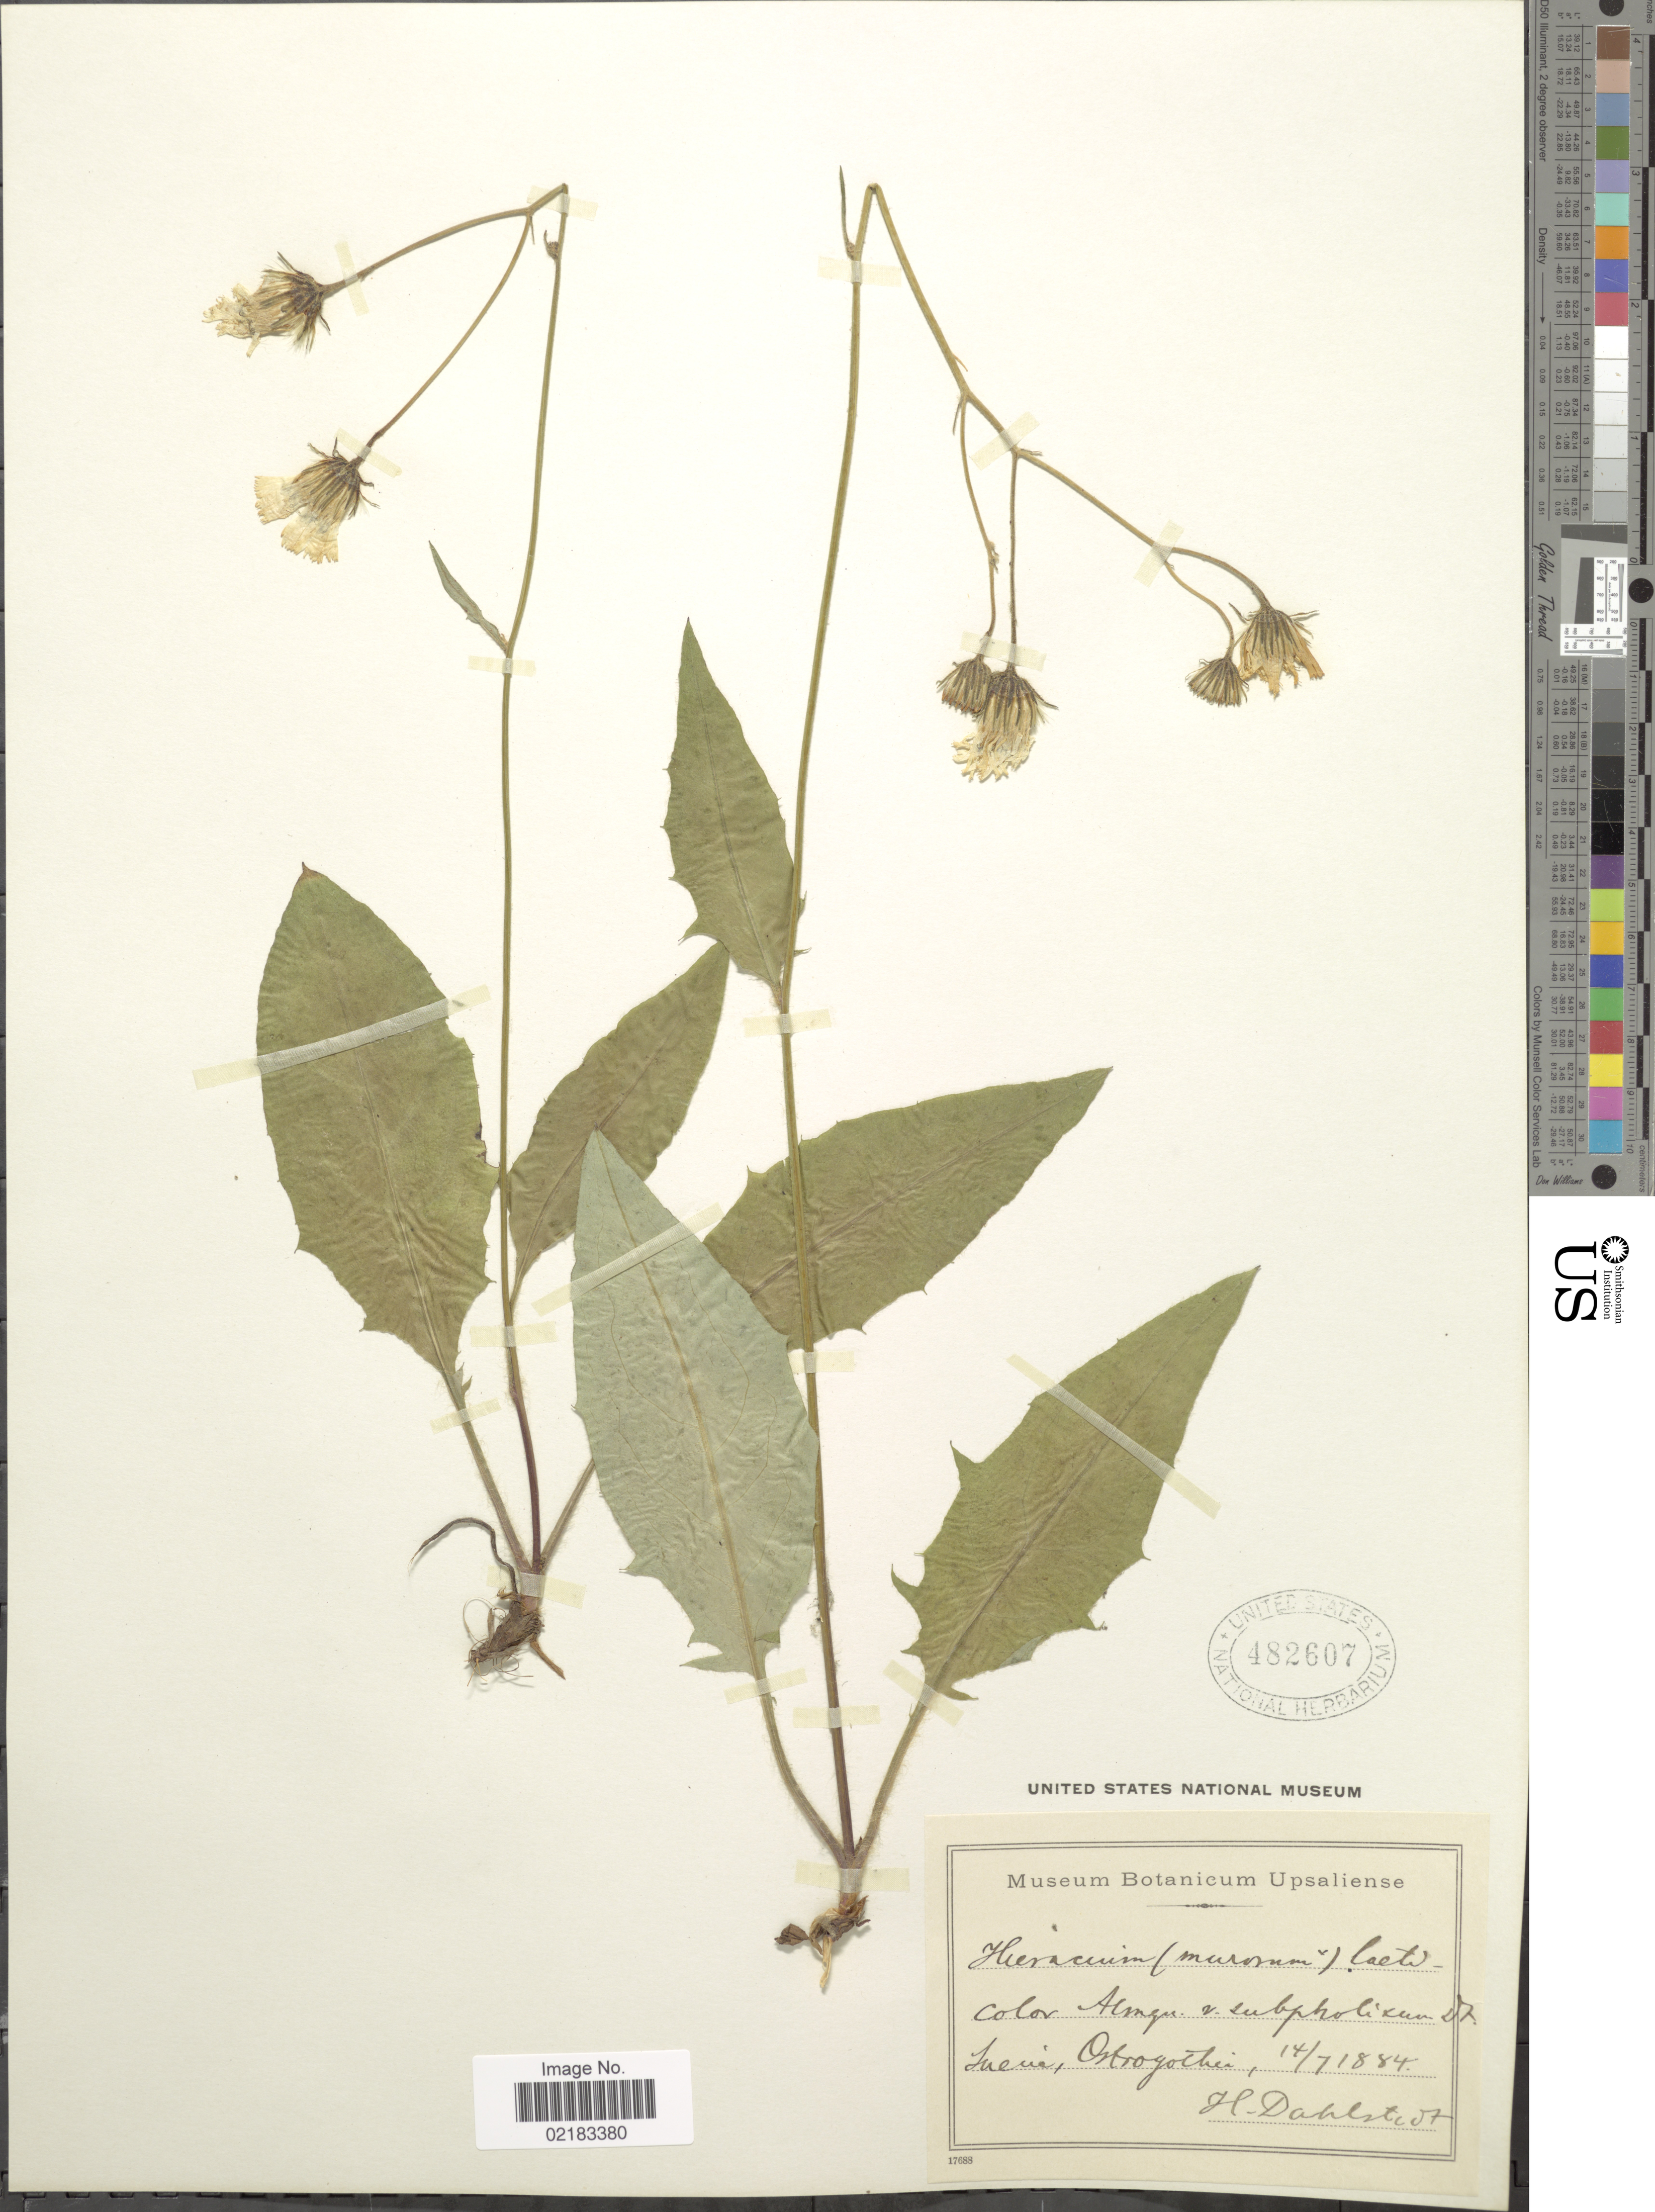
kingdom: Plantae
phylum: Tracheophyta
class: Magnoliopsida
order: Asterales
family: Asteraceae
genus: Hieracium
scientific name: Hieracium murorum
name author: L.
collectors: H. G. Dahlstedt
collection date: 1884-07-14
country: Sweden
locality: Suecia: Ostrogothia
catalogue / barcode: US 482607